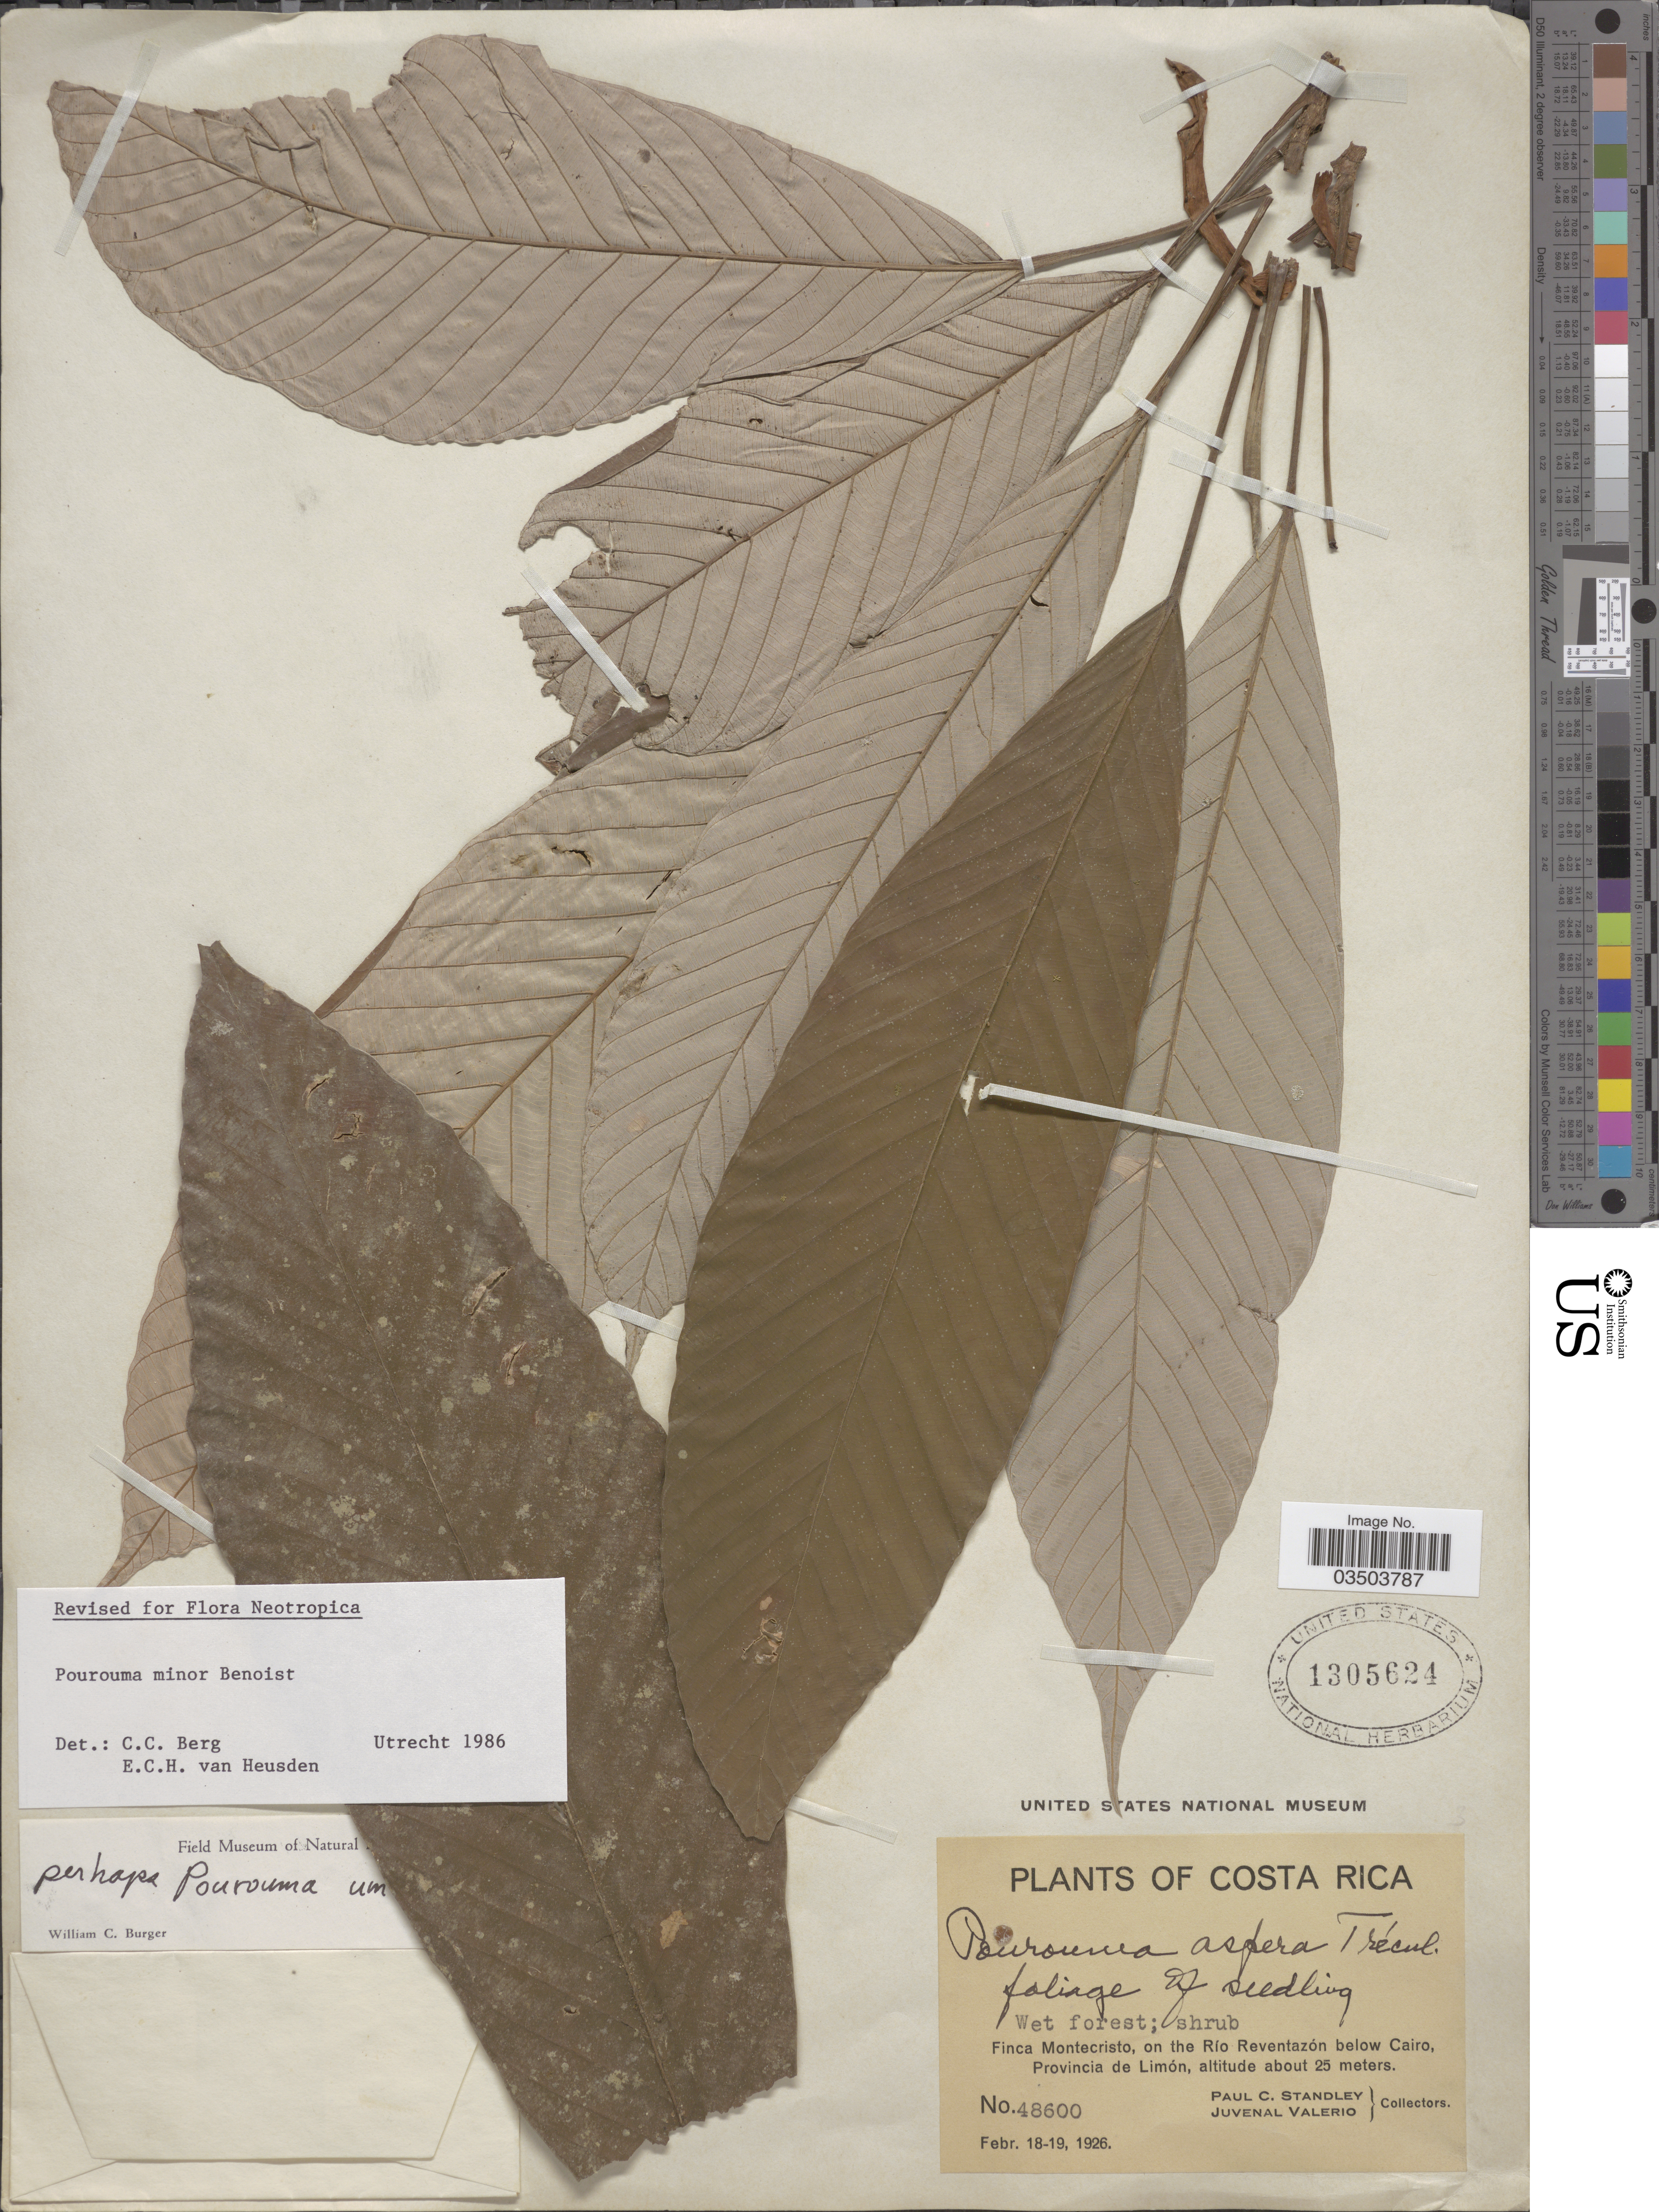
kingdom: Plantae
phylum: Tracheophyta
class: Magnoliopsida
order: Rosales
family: Urticaceae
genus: Pourouma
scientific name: Pourouma minor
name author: Benoist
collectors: P. C. Standley & J. Valerio R.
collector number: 48600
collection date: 1926-02-18/1926-02-19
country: Costa Rica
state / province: Limón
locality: Finca Montecristo, on the Río Reventazón below Cairo.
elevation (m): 25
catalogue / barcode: US 1305624